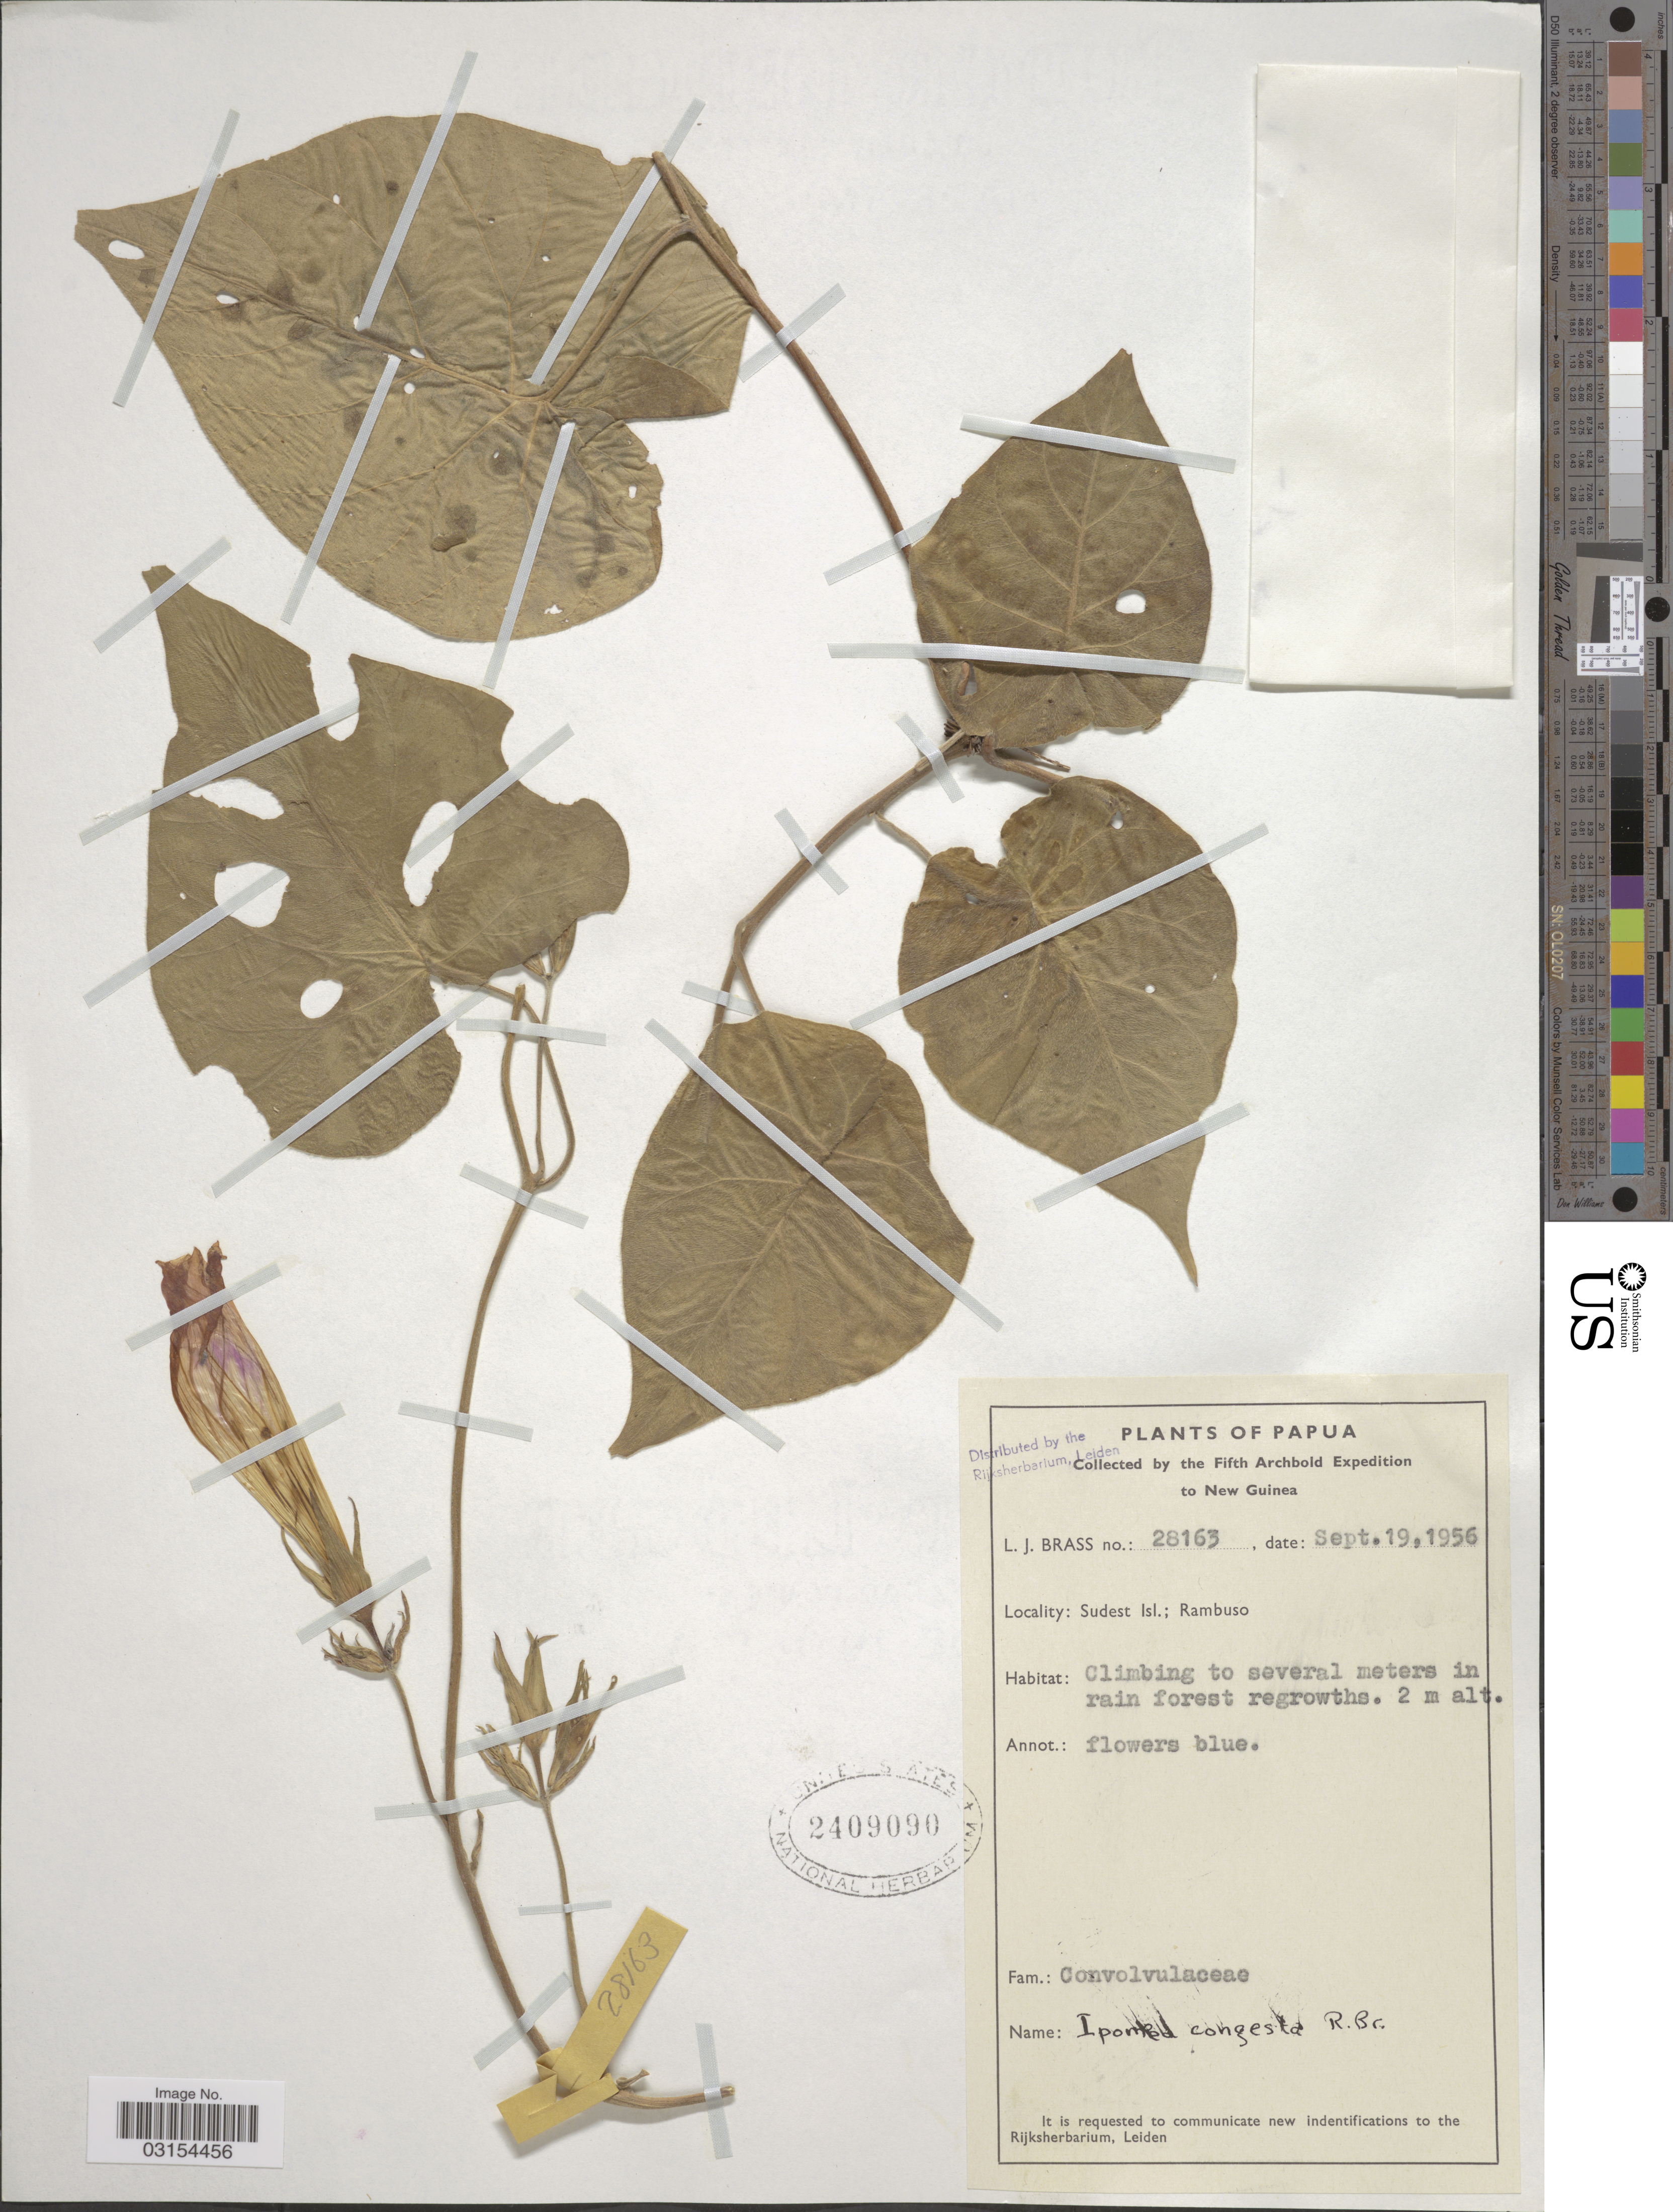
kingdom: Plantae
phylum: Tracheophyta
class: Magnoliopsida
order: Solanales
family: Convolvulaceae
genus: Ipomoea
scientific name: Ipomoea indica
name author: (Burm.) Merr.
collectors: L. J. Brass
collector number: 28163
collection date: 1956-09-19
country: Papua New Guinea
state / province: Milne Bay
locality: New Guinea. Sudest Isl.; Rambuso.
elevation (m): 2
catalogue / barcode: US 2409090